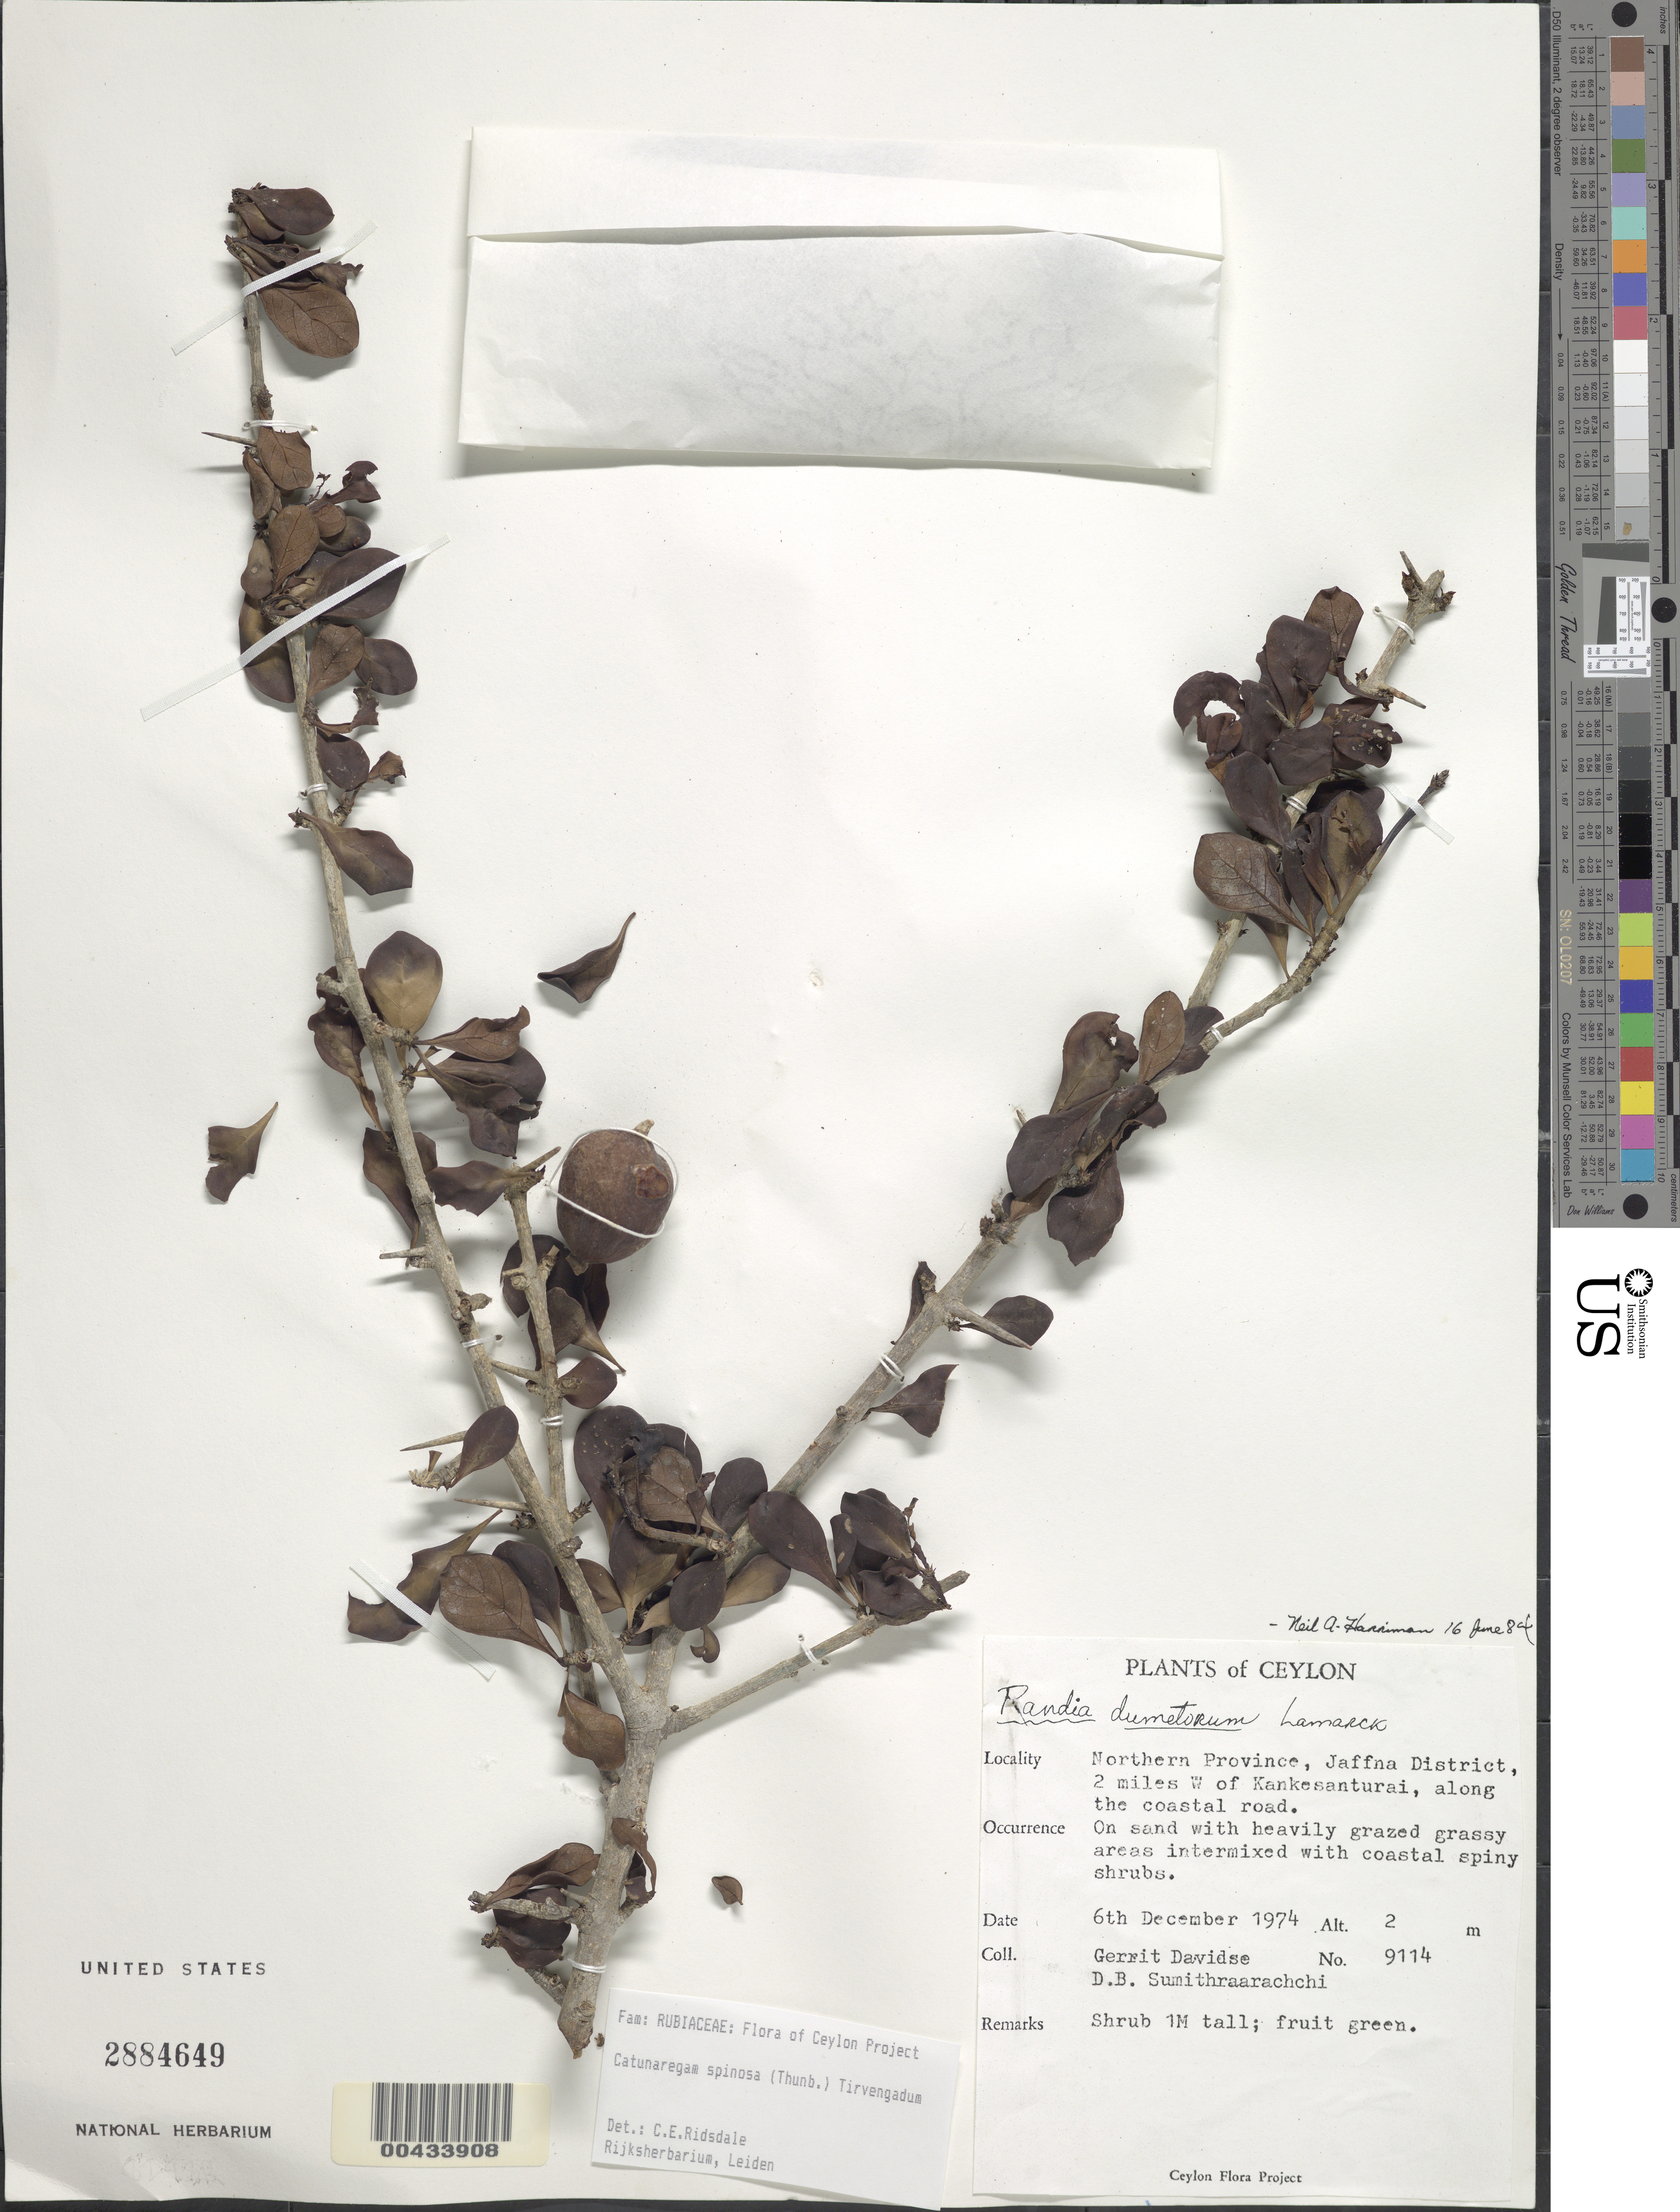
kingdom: Plantae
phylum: Tracheophyta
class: Magnoliopsida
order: Gentianales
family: Rubiaceae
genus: Catunaregam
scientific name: Catunaregam spinosa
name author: (Thunb.) Tirveng.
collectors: G. Davidse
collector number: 9114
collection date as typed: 06 Dec 1974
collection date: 1974-12-06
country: Sri Lanka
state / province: Northern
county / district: Jaffna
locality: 2 mi W of Kankesanturai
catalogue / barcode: US 2884649